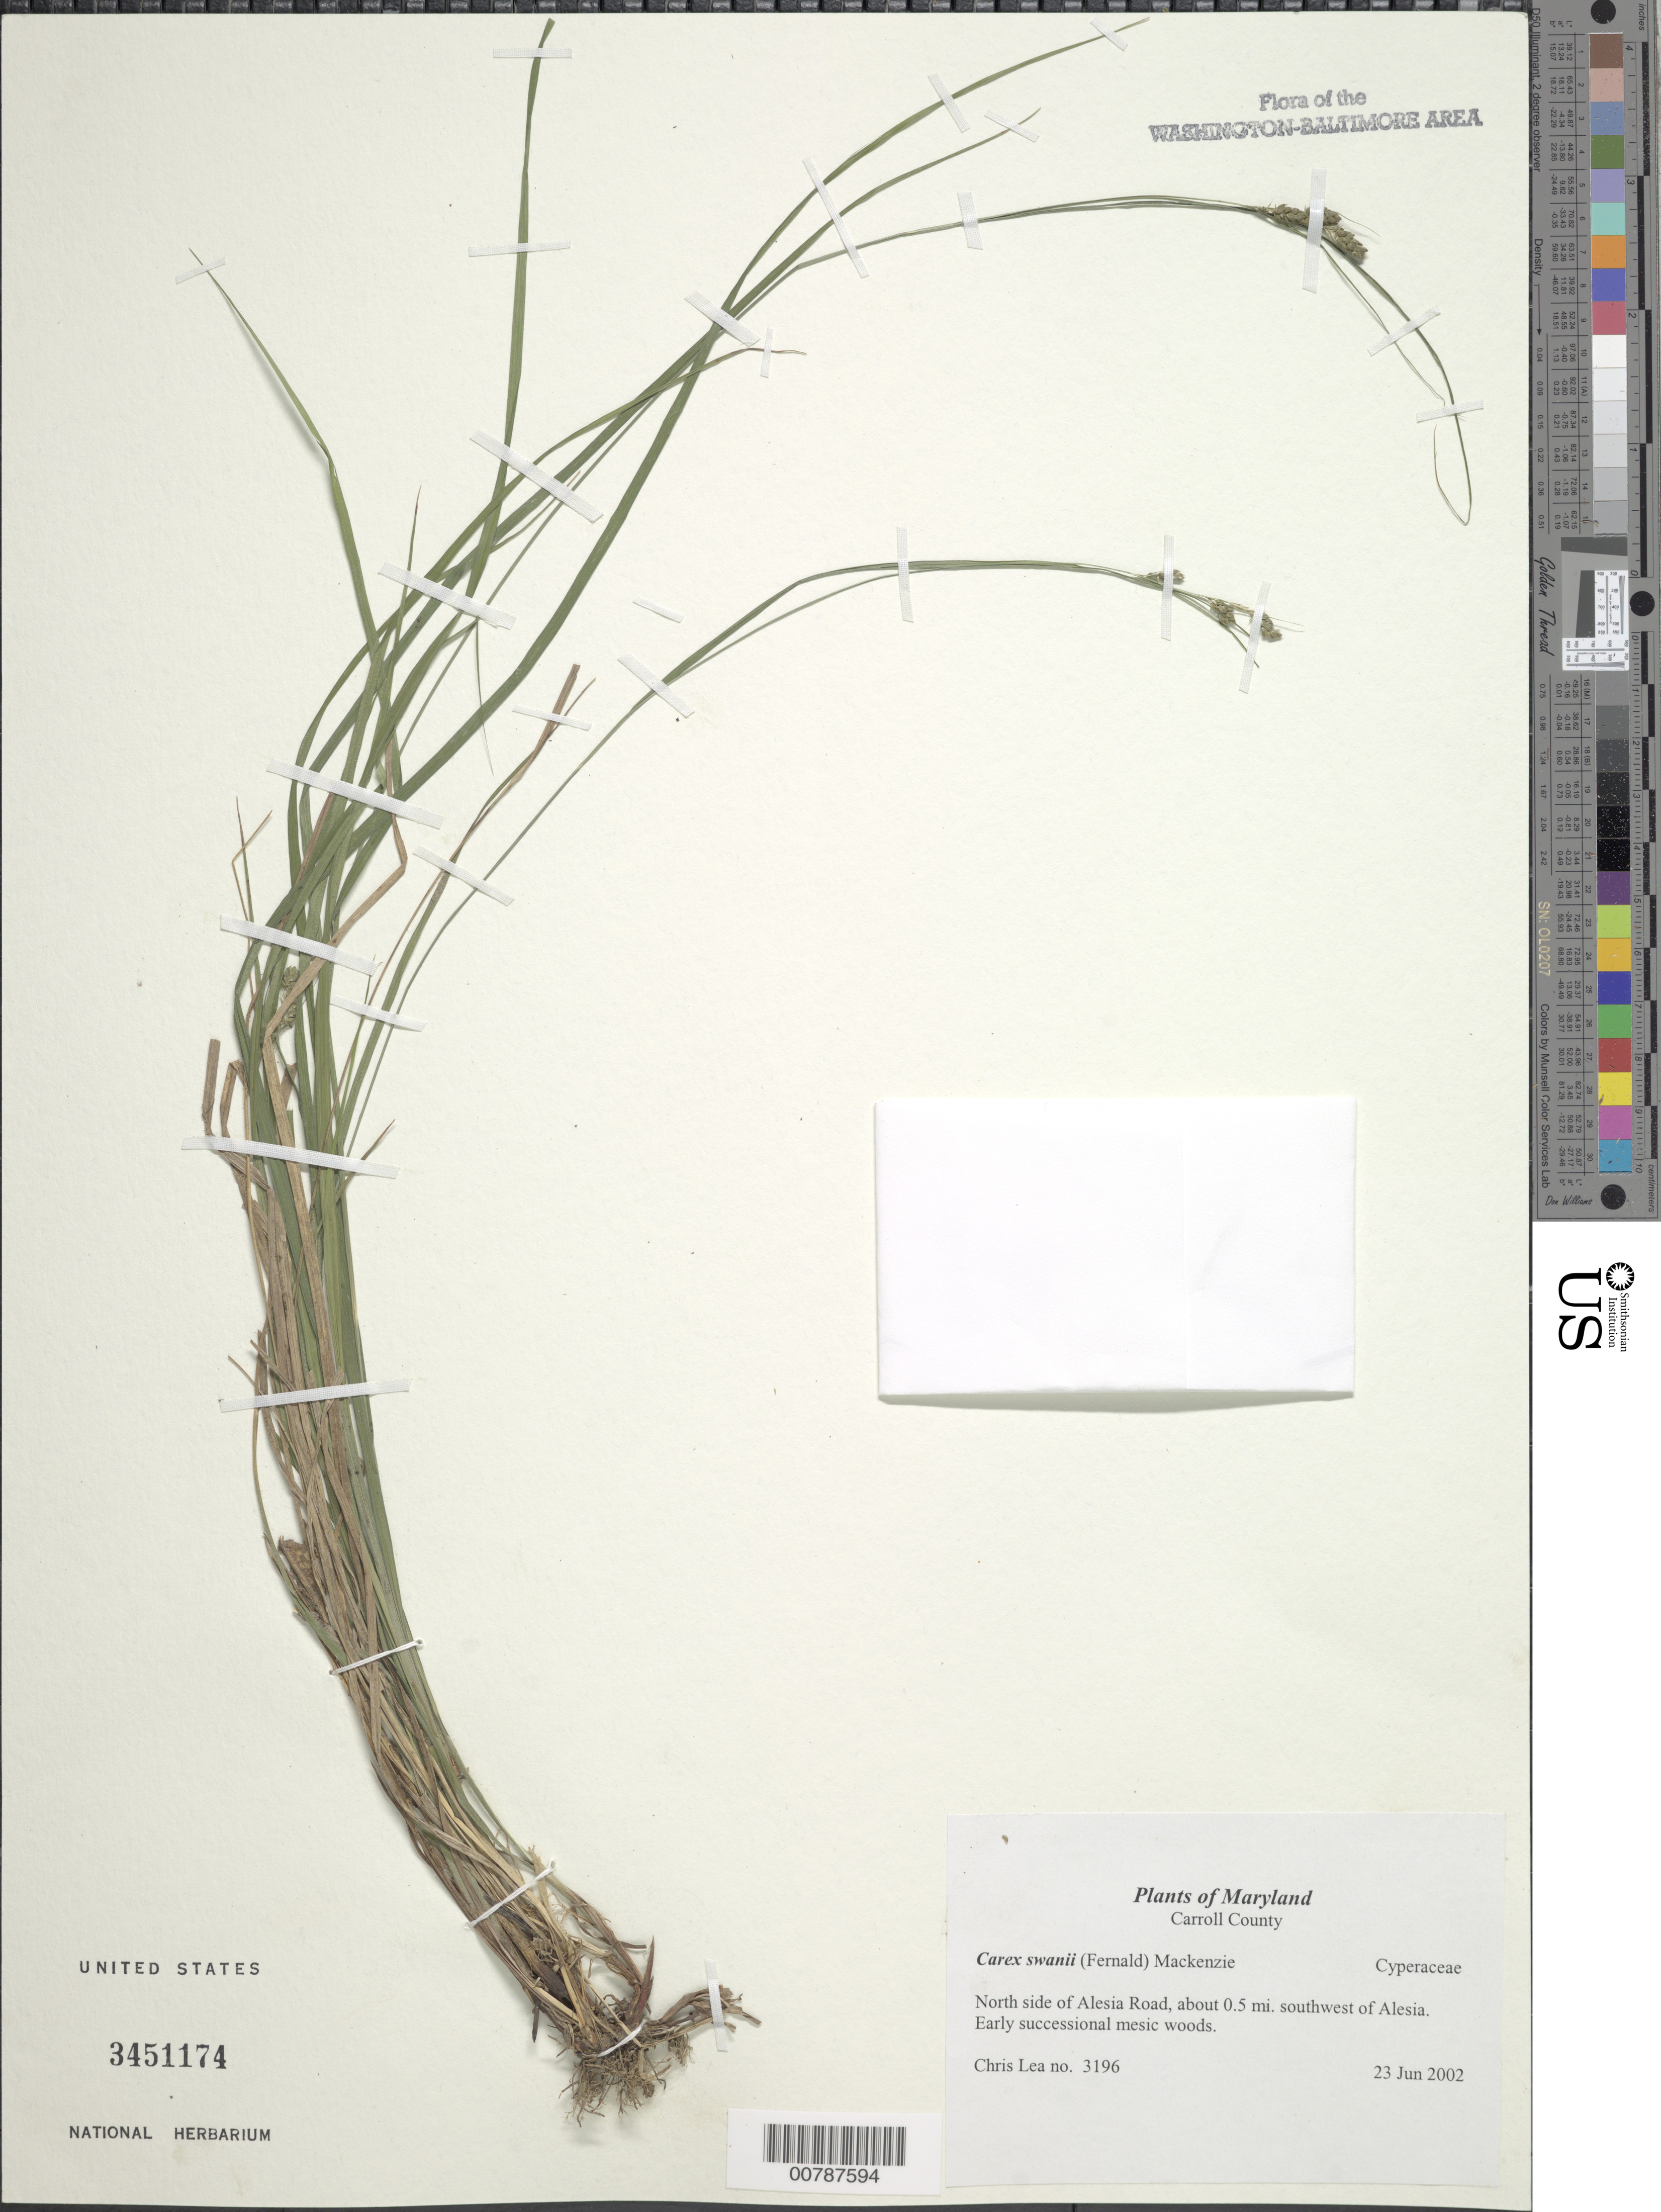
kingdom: Plantae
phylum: Tracheophyta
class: Liliopsida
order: Poales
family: Cyperaceae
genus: Carex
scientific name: Carex swanii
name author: (Fernald) Mack.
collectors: C. Lea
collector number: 3196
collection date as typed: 23 Jun 2002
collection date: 2002-06-23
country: United States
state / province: Maryland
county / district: Carroll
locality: North side of Alesia Road, about 0.5 mi. southwest of Alesia.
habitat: Early successional mesic woods.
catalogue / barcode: US 3451174